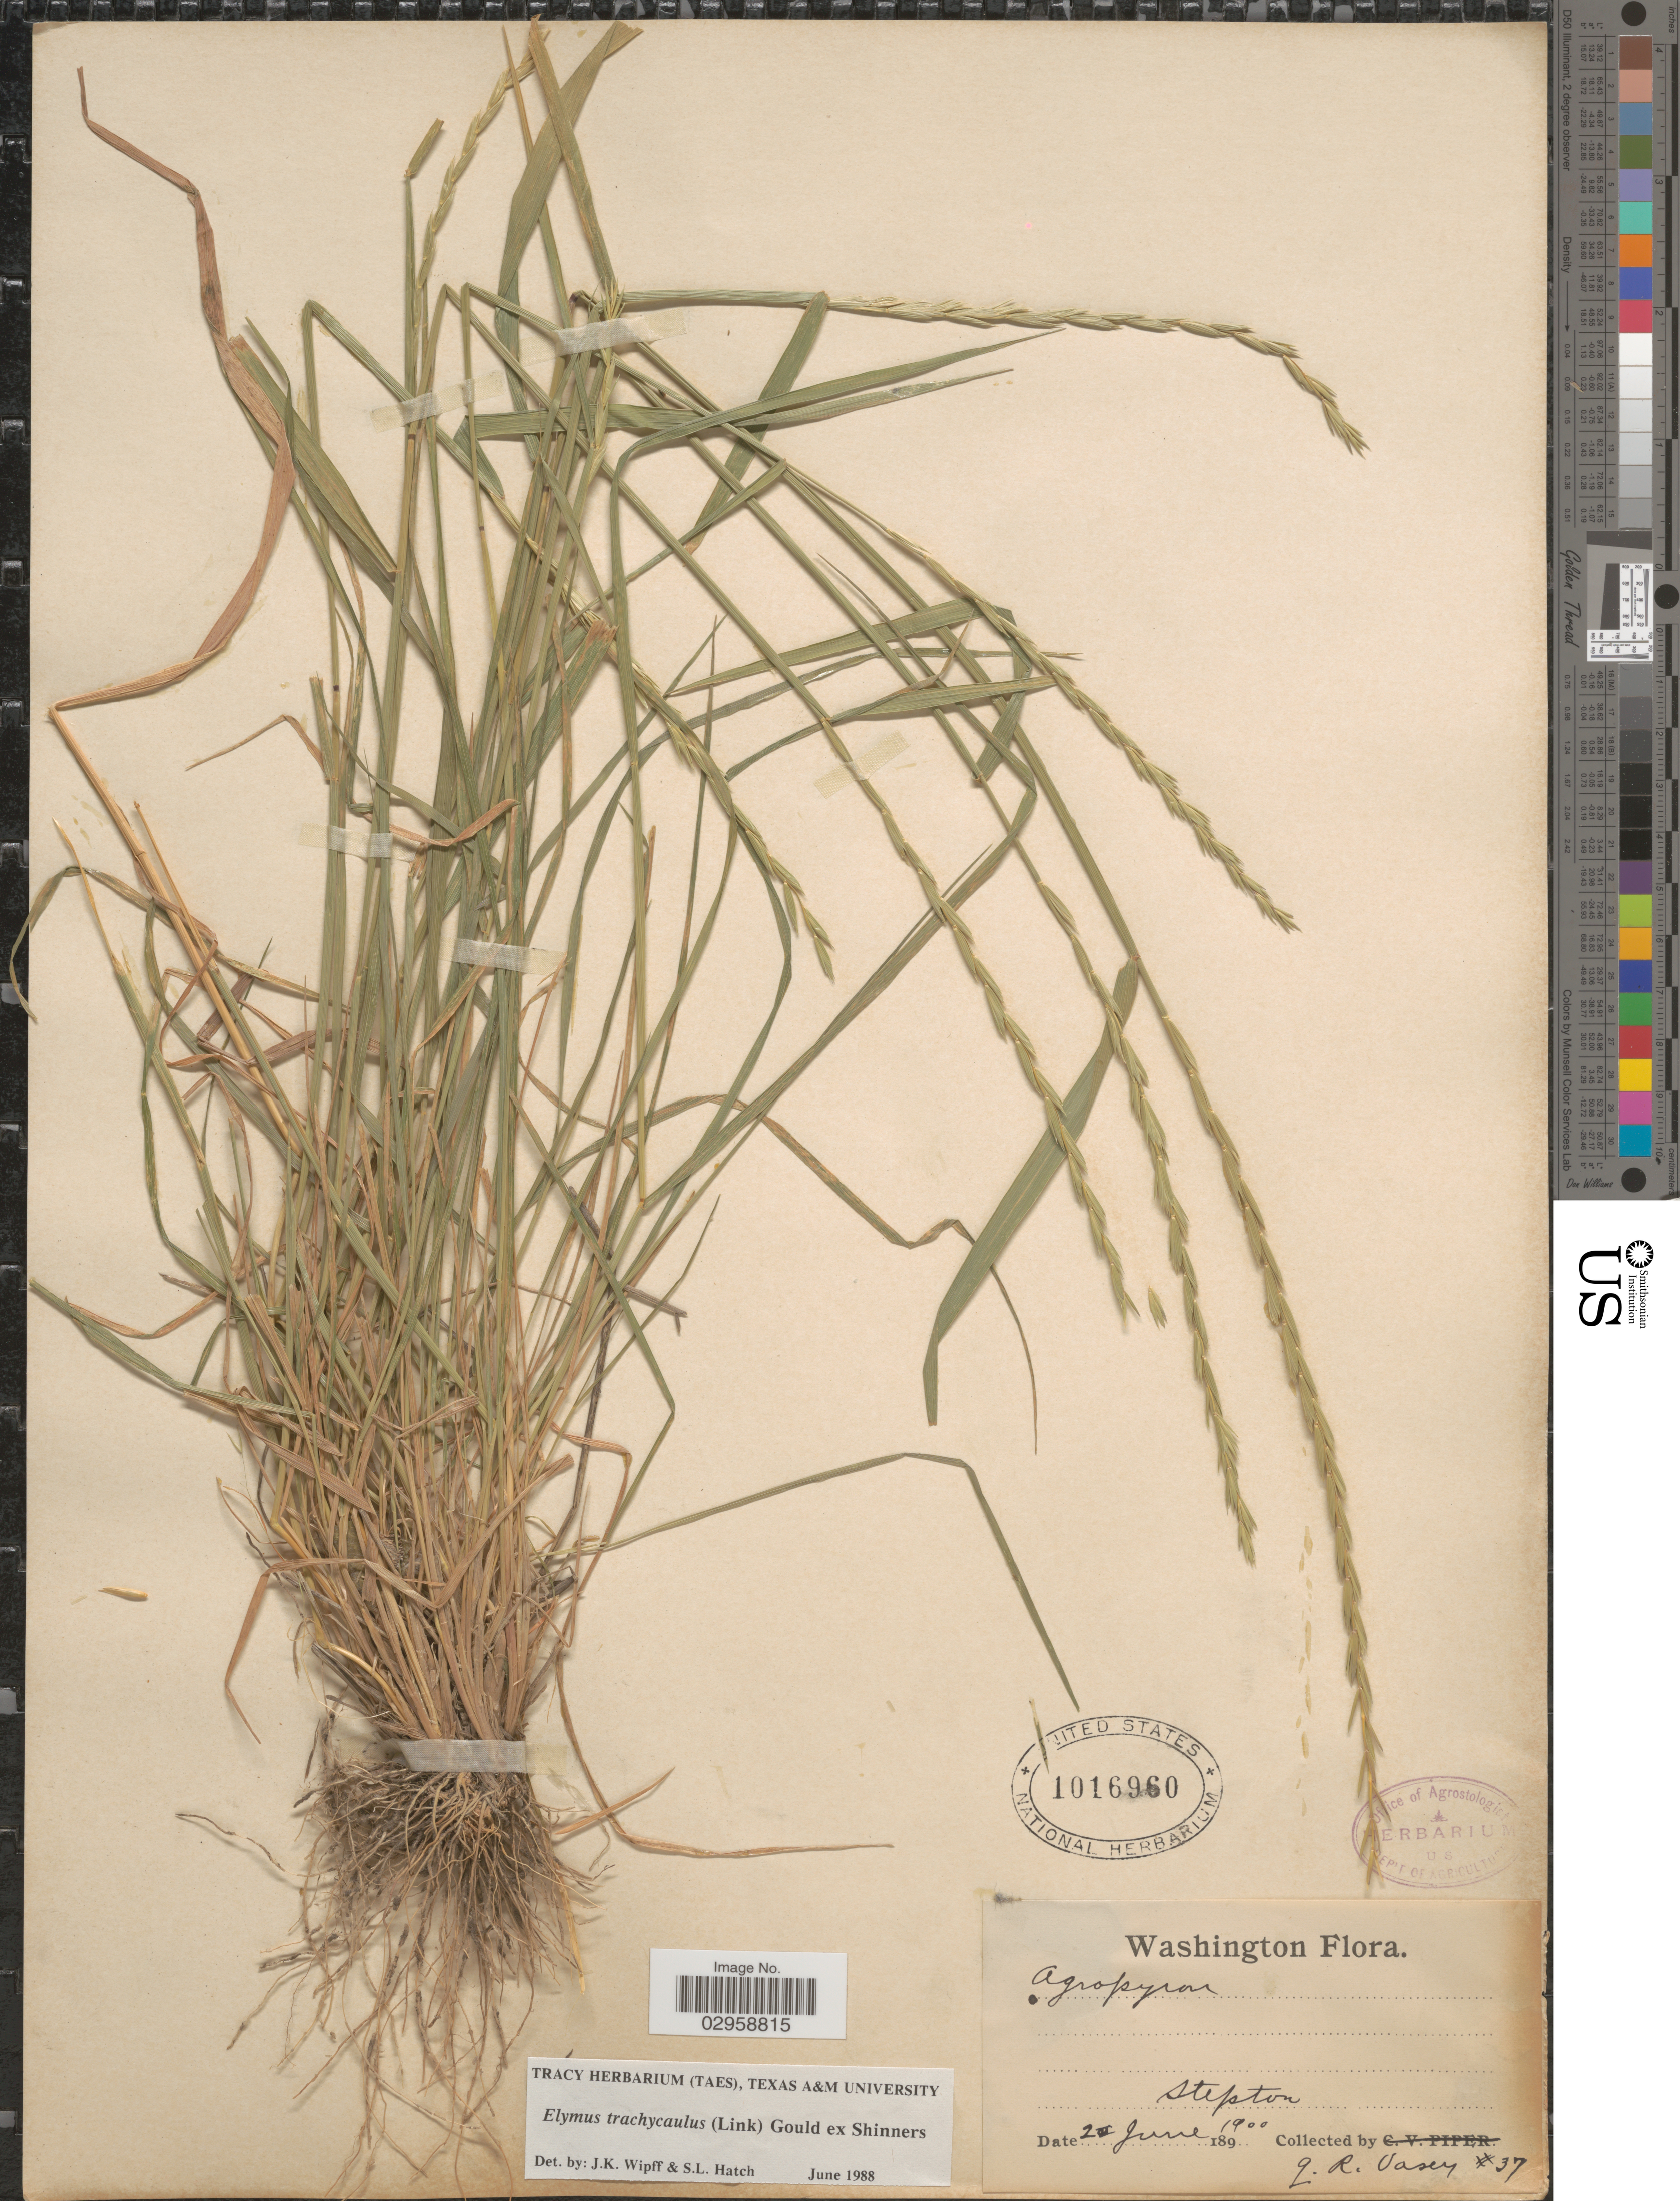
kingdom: Plantae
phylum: Tracheophyta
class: Liliopsida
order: Poales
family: Poaceae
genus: Elymus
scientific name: Elymus trachycaulus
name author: (Link) Gould ex Shinners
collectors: G. R. Vasey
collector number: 37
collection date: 1900-06-21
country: United States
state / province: Washington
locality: Stepton.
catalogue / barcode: US 1016960